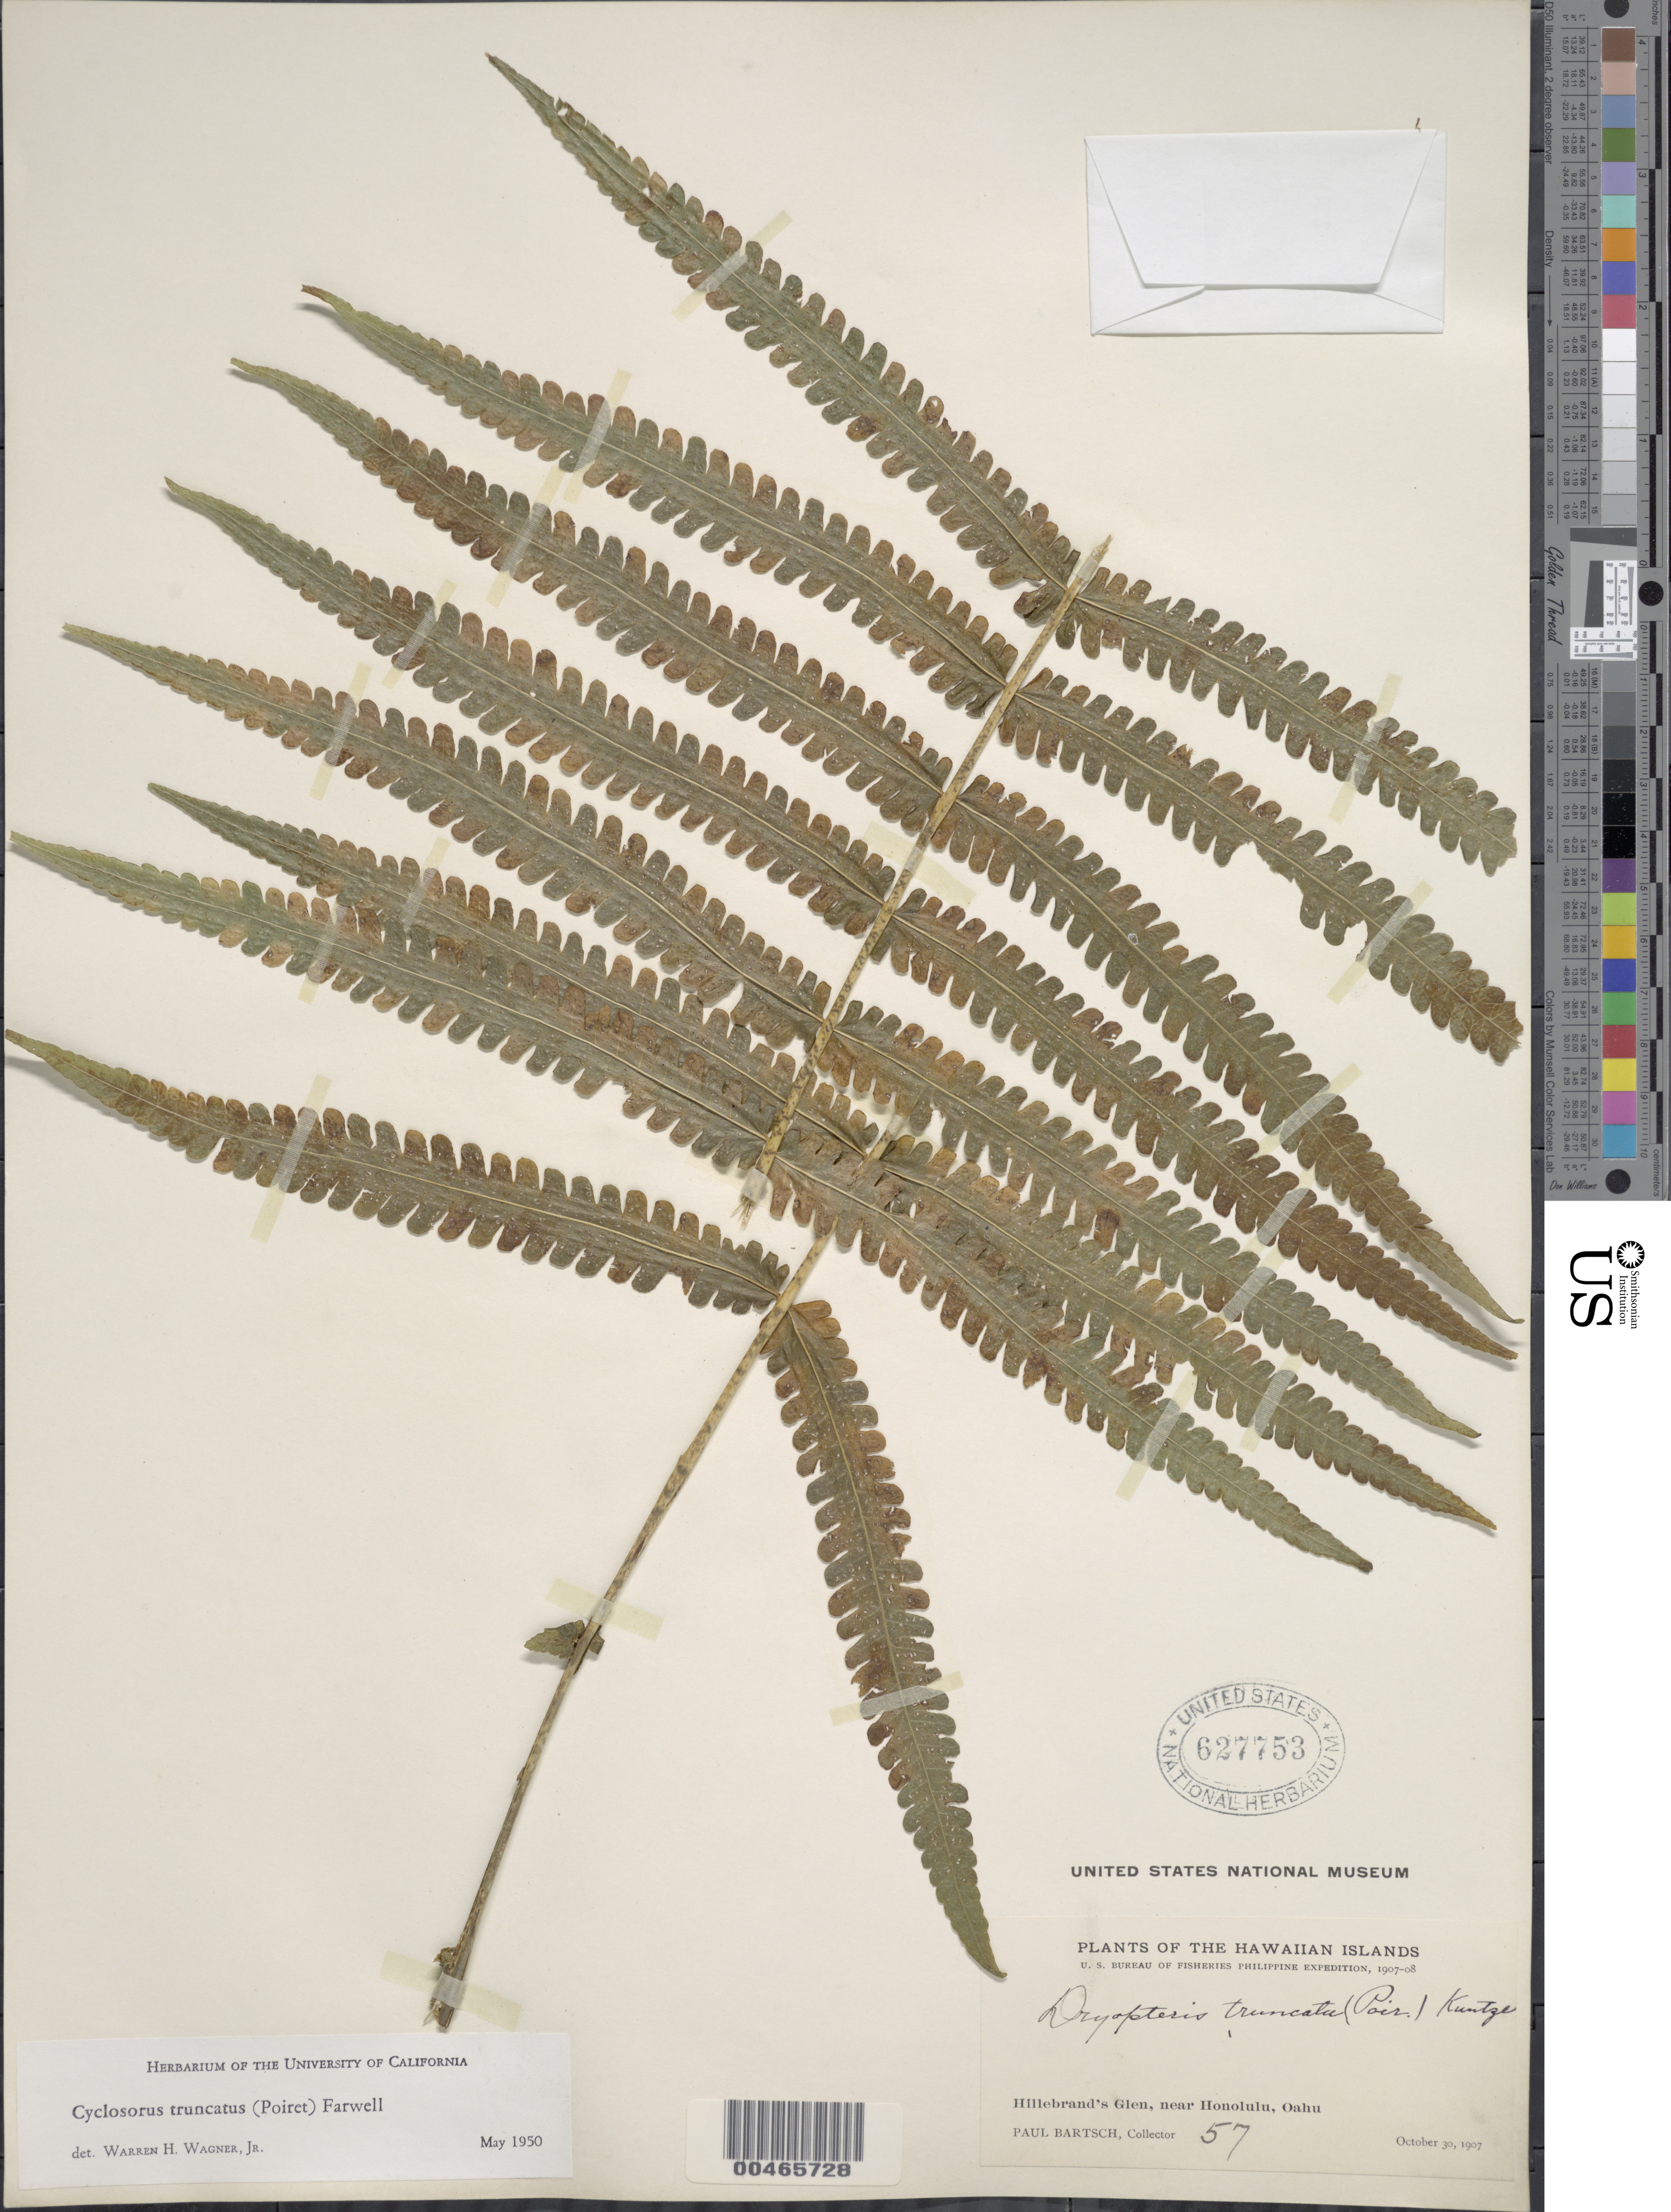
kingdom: Plantae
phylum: Tracheophyta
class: Polypodiopsida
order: Polypodiales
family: Thelypteridaceae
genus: Pneumatopteris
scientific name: Pneumatopteris truncata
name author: (Poir.) Holttum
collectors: P. Bartsch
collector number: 57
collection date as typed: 30 Oct 1907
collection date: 1907-10-30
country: United States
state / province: Hawaii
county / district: Honolulu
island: Oahu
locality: Hillebrand's Glen, near Honolulu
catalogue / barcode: US 627753